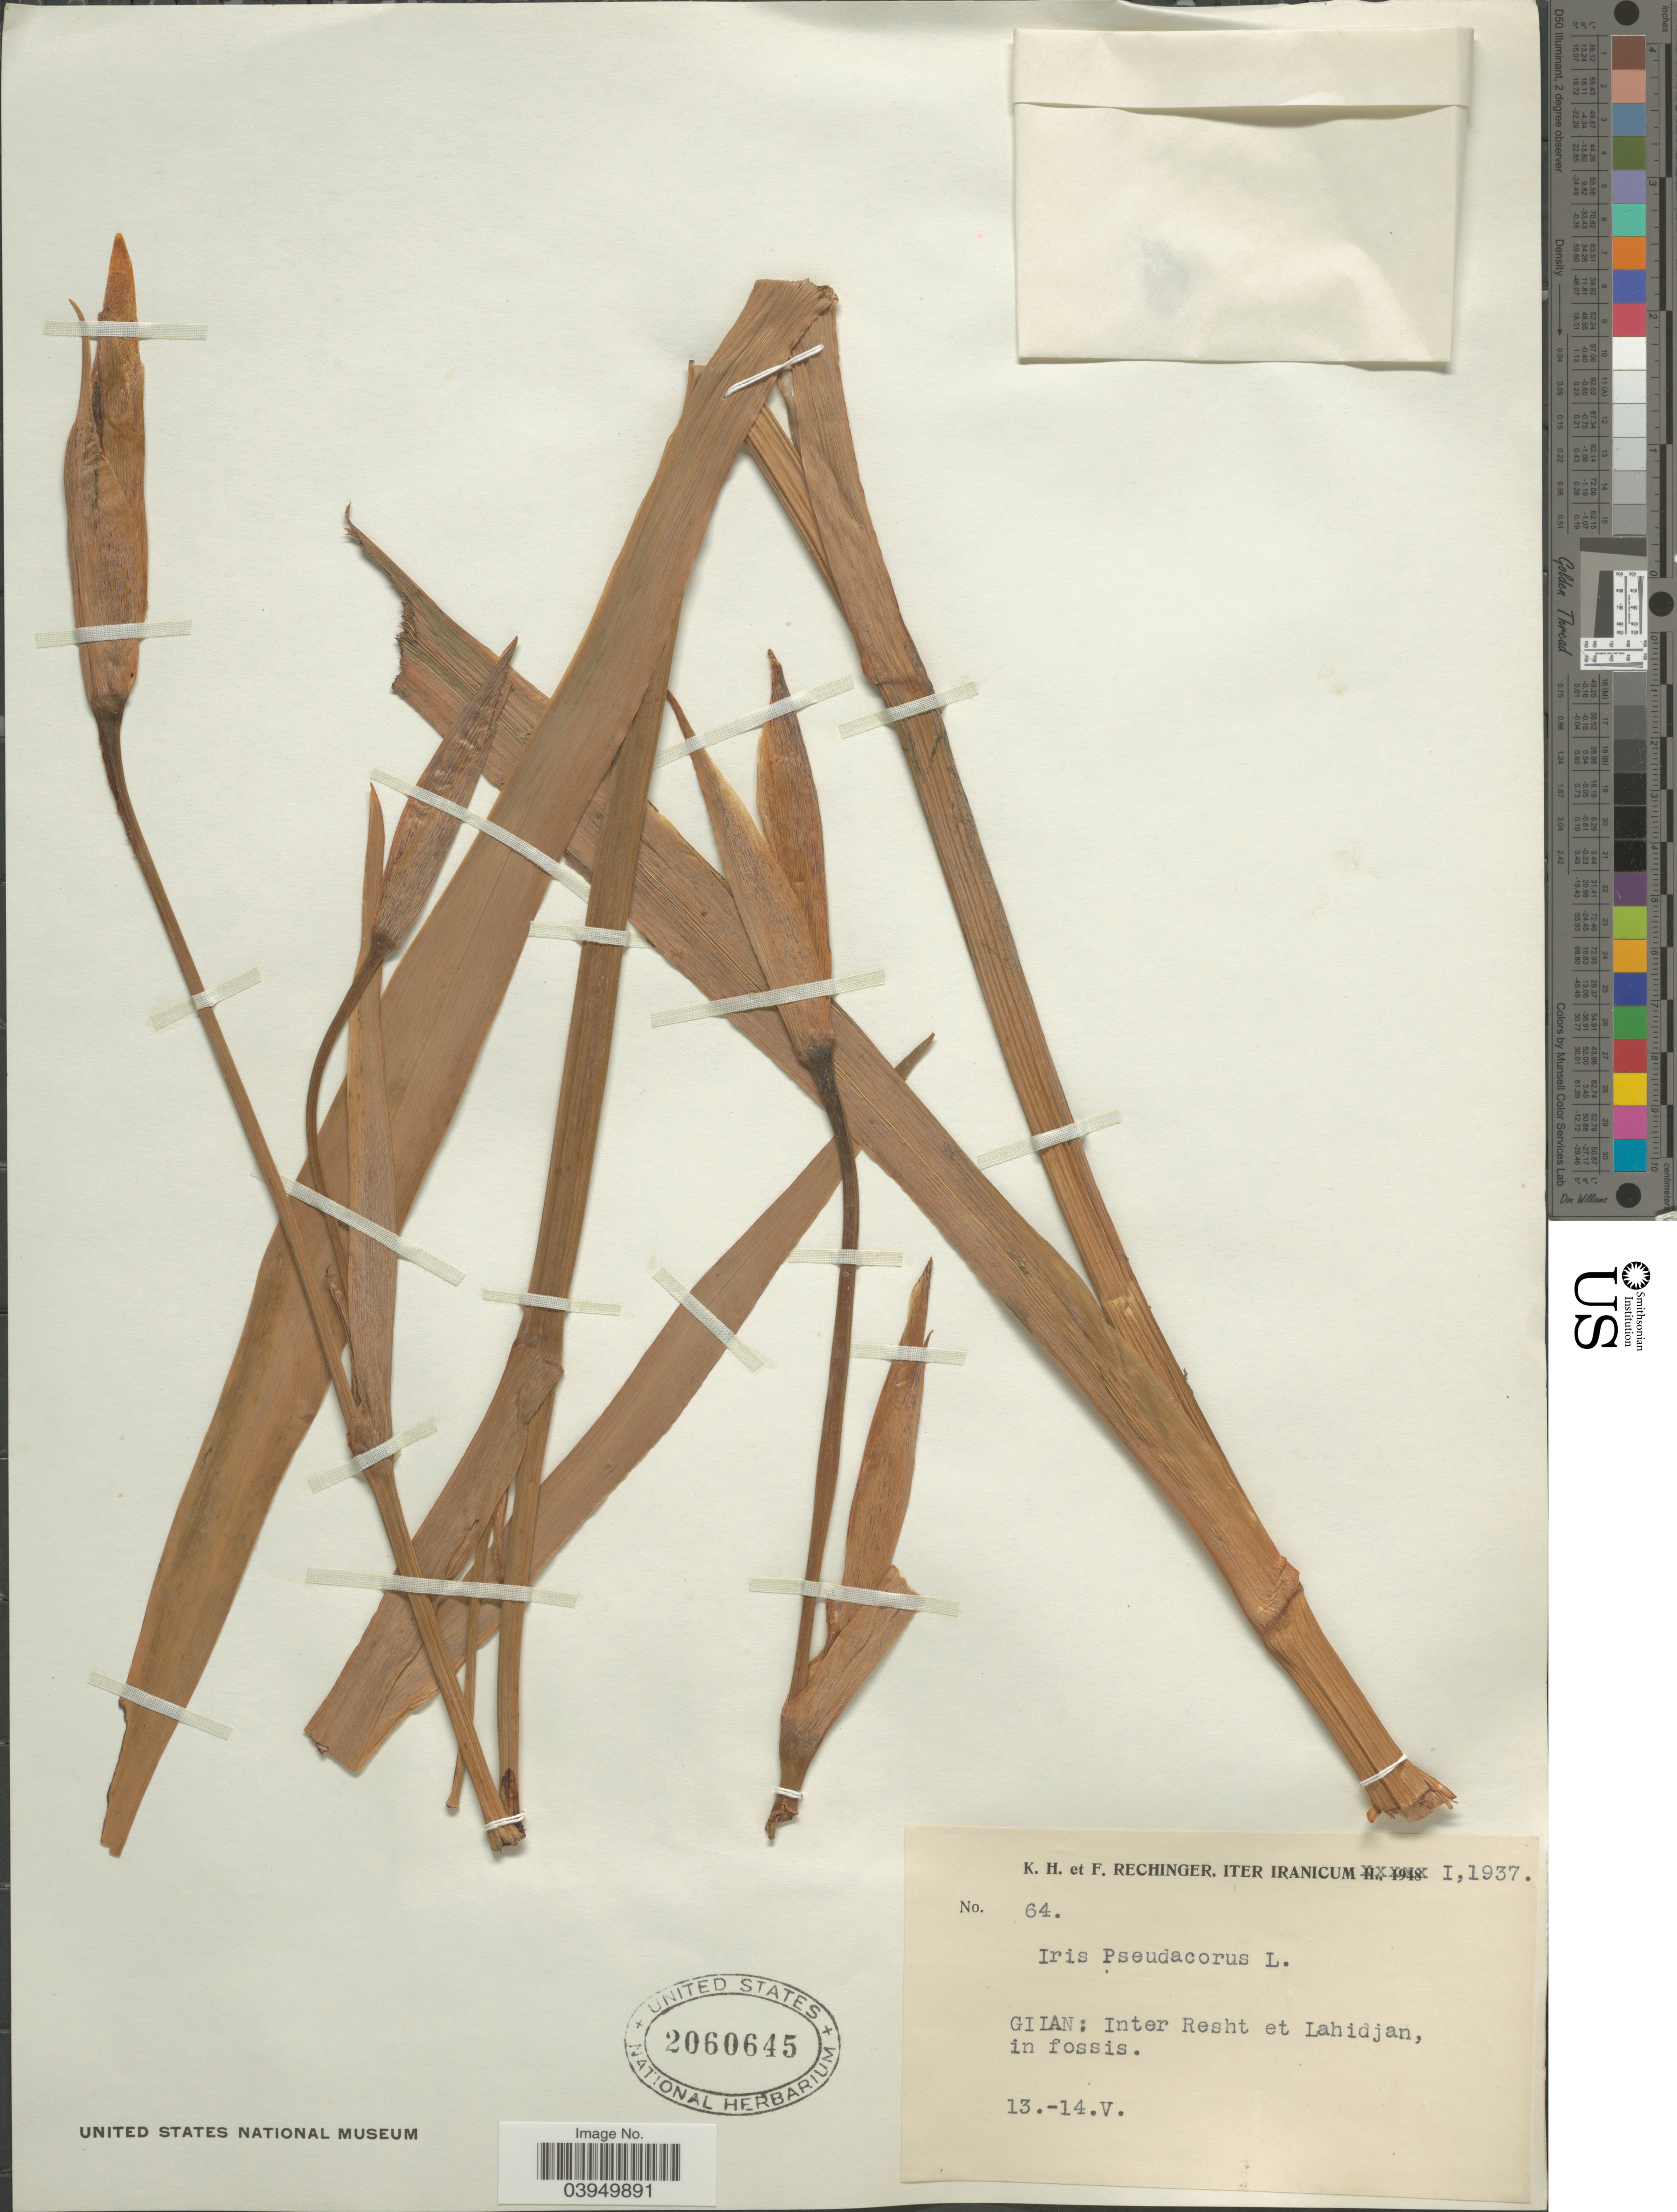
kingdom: Plantae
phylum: Tracheophyta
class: Liliopsida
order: Asparagales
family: Iridaceae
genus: Iris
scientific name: Iris pseudacorus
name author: L.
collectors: K. H. Rechinger & F. Rechinger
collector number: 64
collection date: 1937-01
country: Iran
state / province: Gilan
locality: Iter Iranicum. Inter Resht et Lahidjan, in fossis.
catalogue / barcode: US 2060645